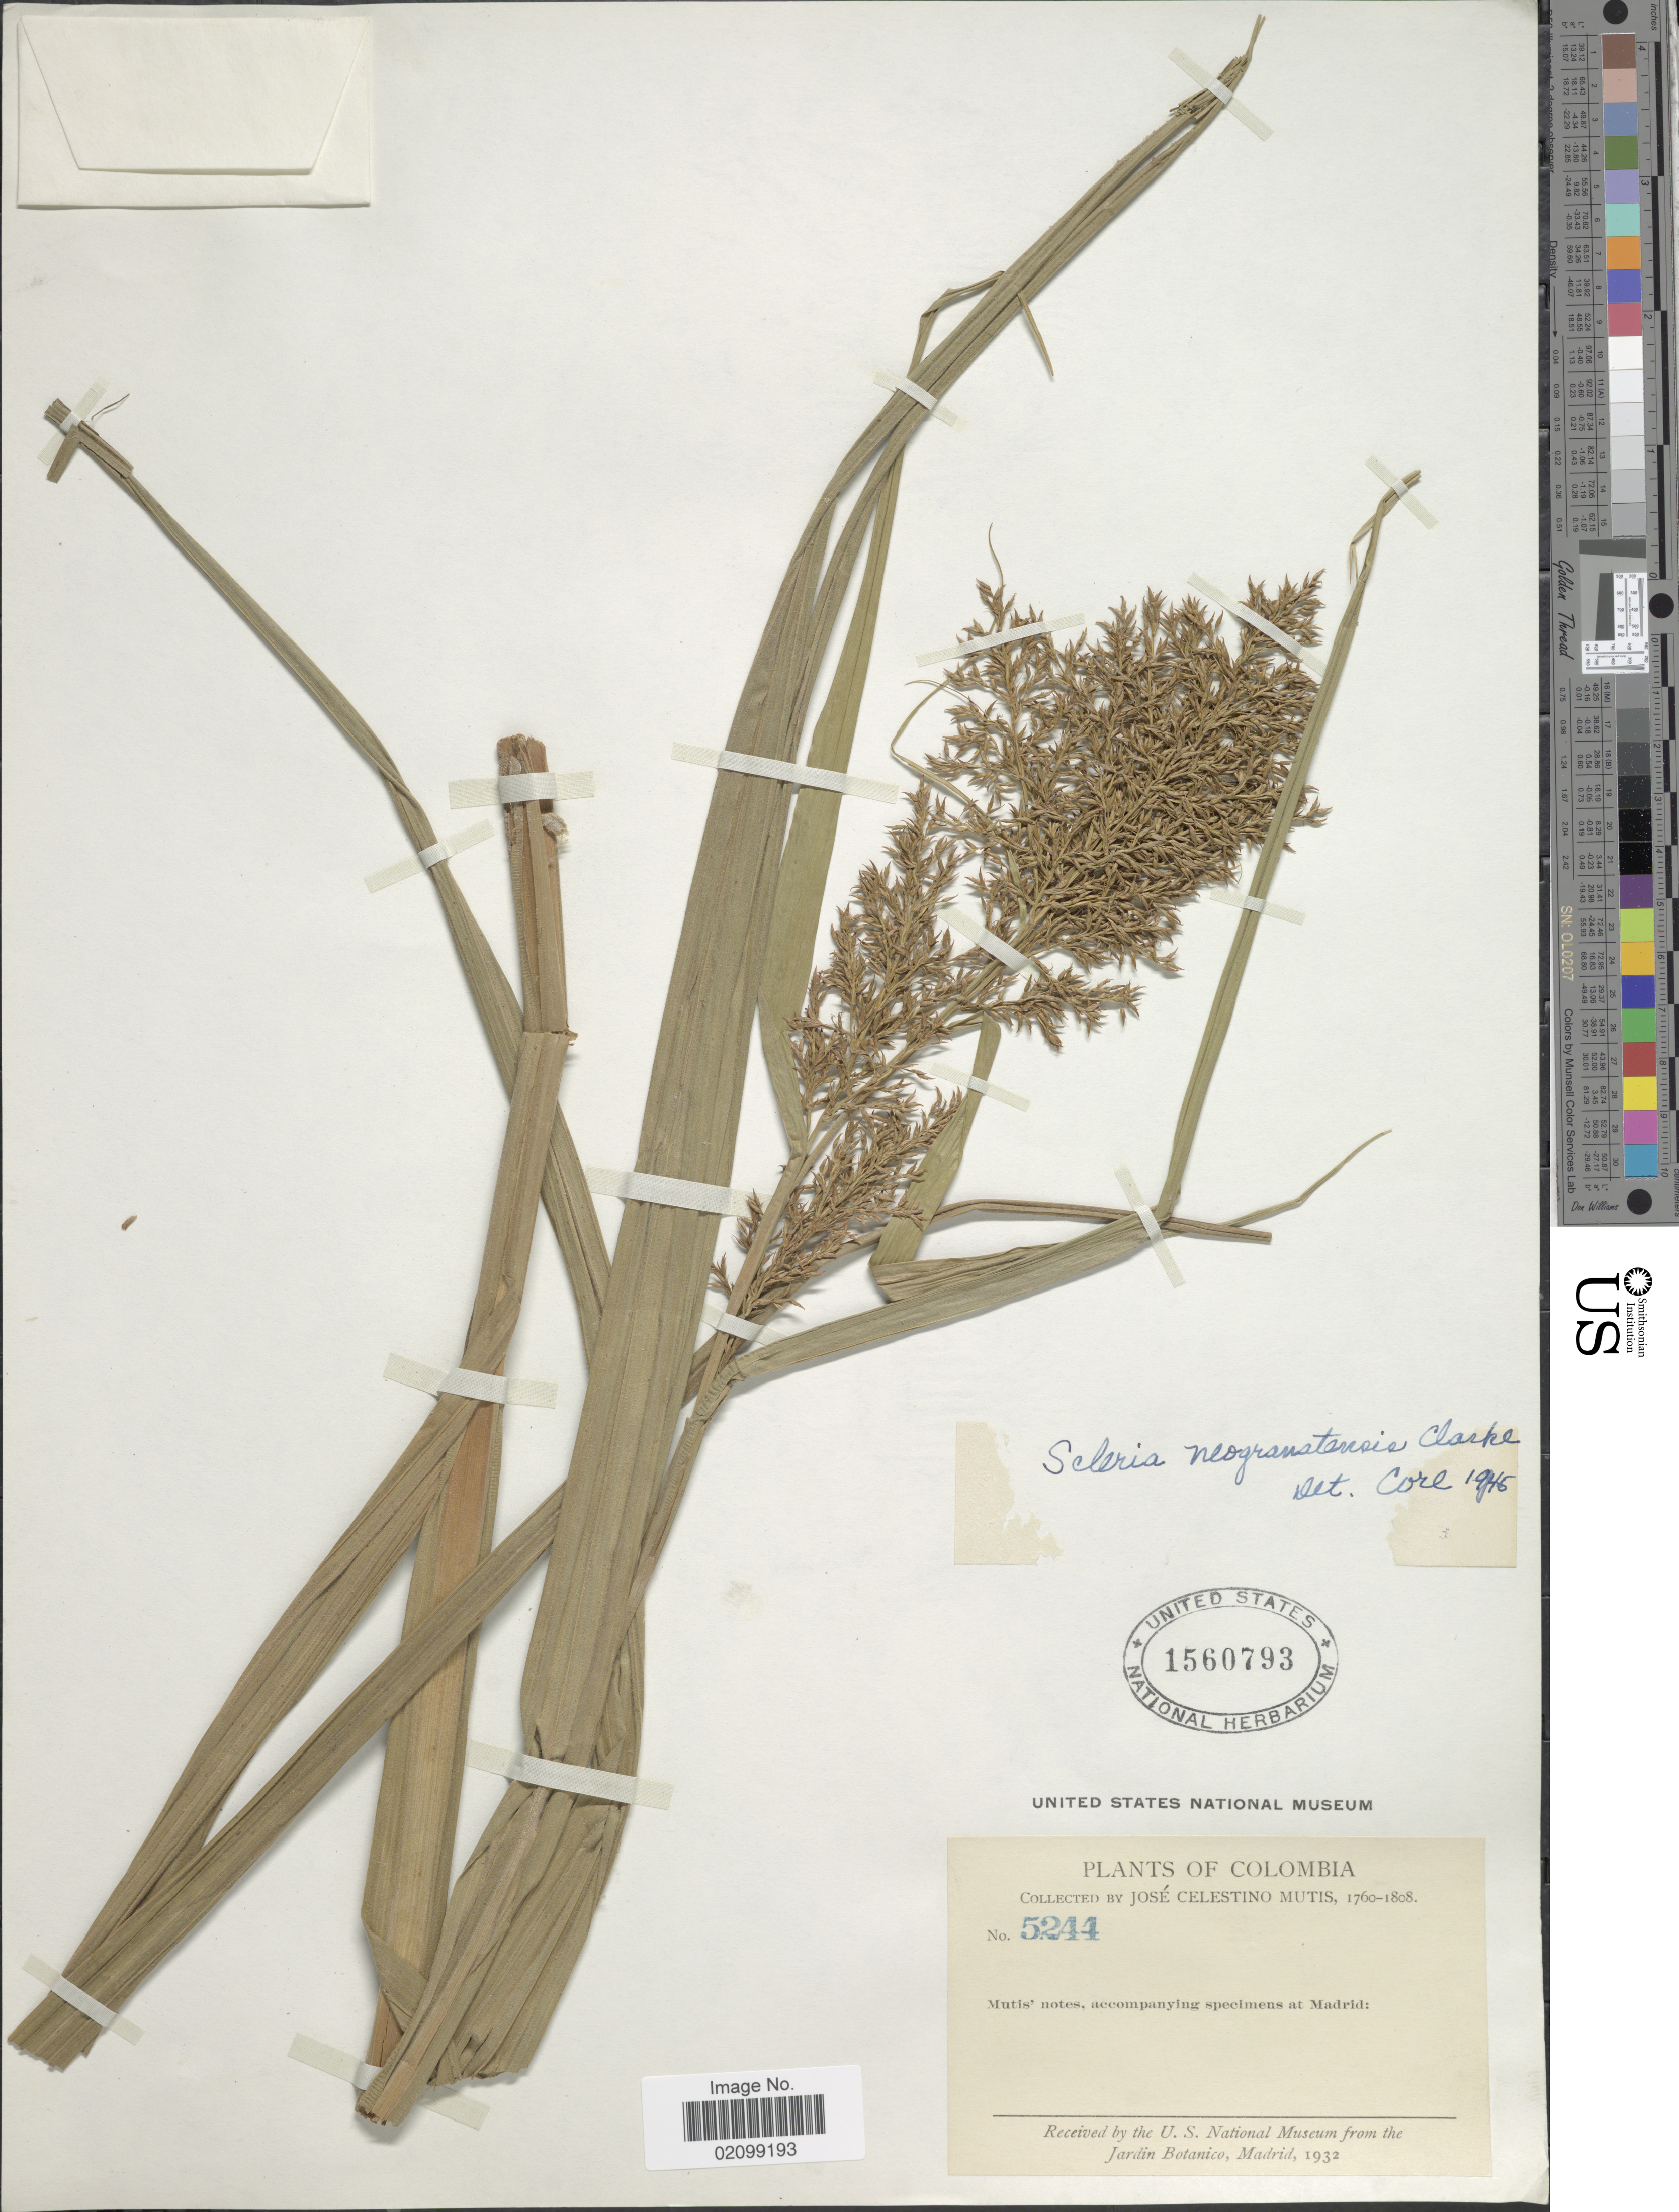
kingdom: Plantae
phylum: Tracheophyta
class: Liliopsida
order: Poales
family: Cyperaceae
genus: Scleria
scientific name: Scleria neogranatensis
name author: C.B. Clarke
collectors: J. C. B. Mutis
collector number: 5244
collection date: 1760/1808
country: Colombia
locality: Colombia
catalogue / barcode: US 1560793